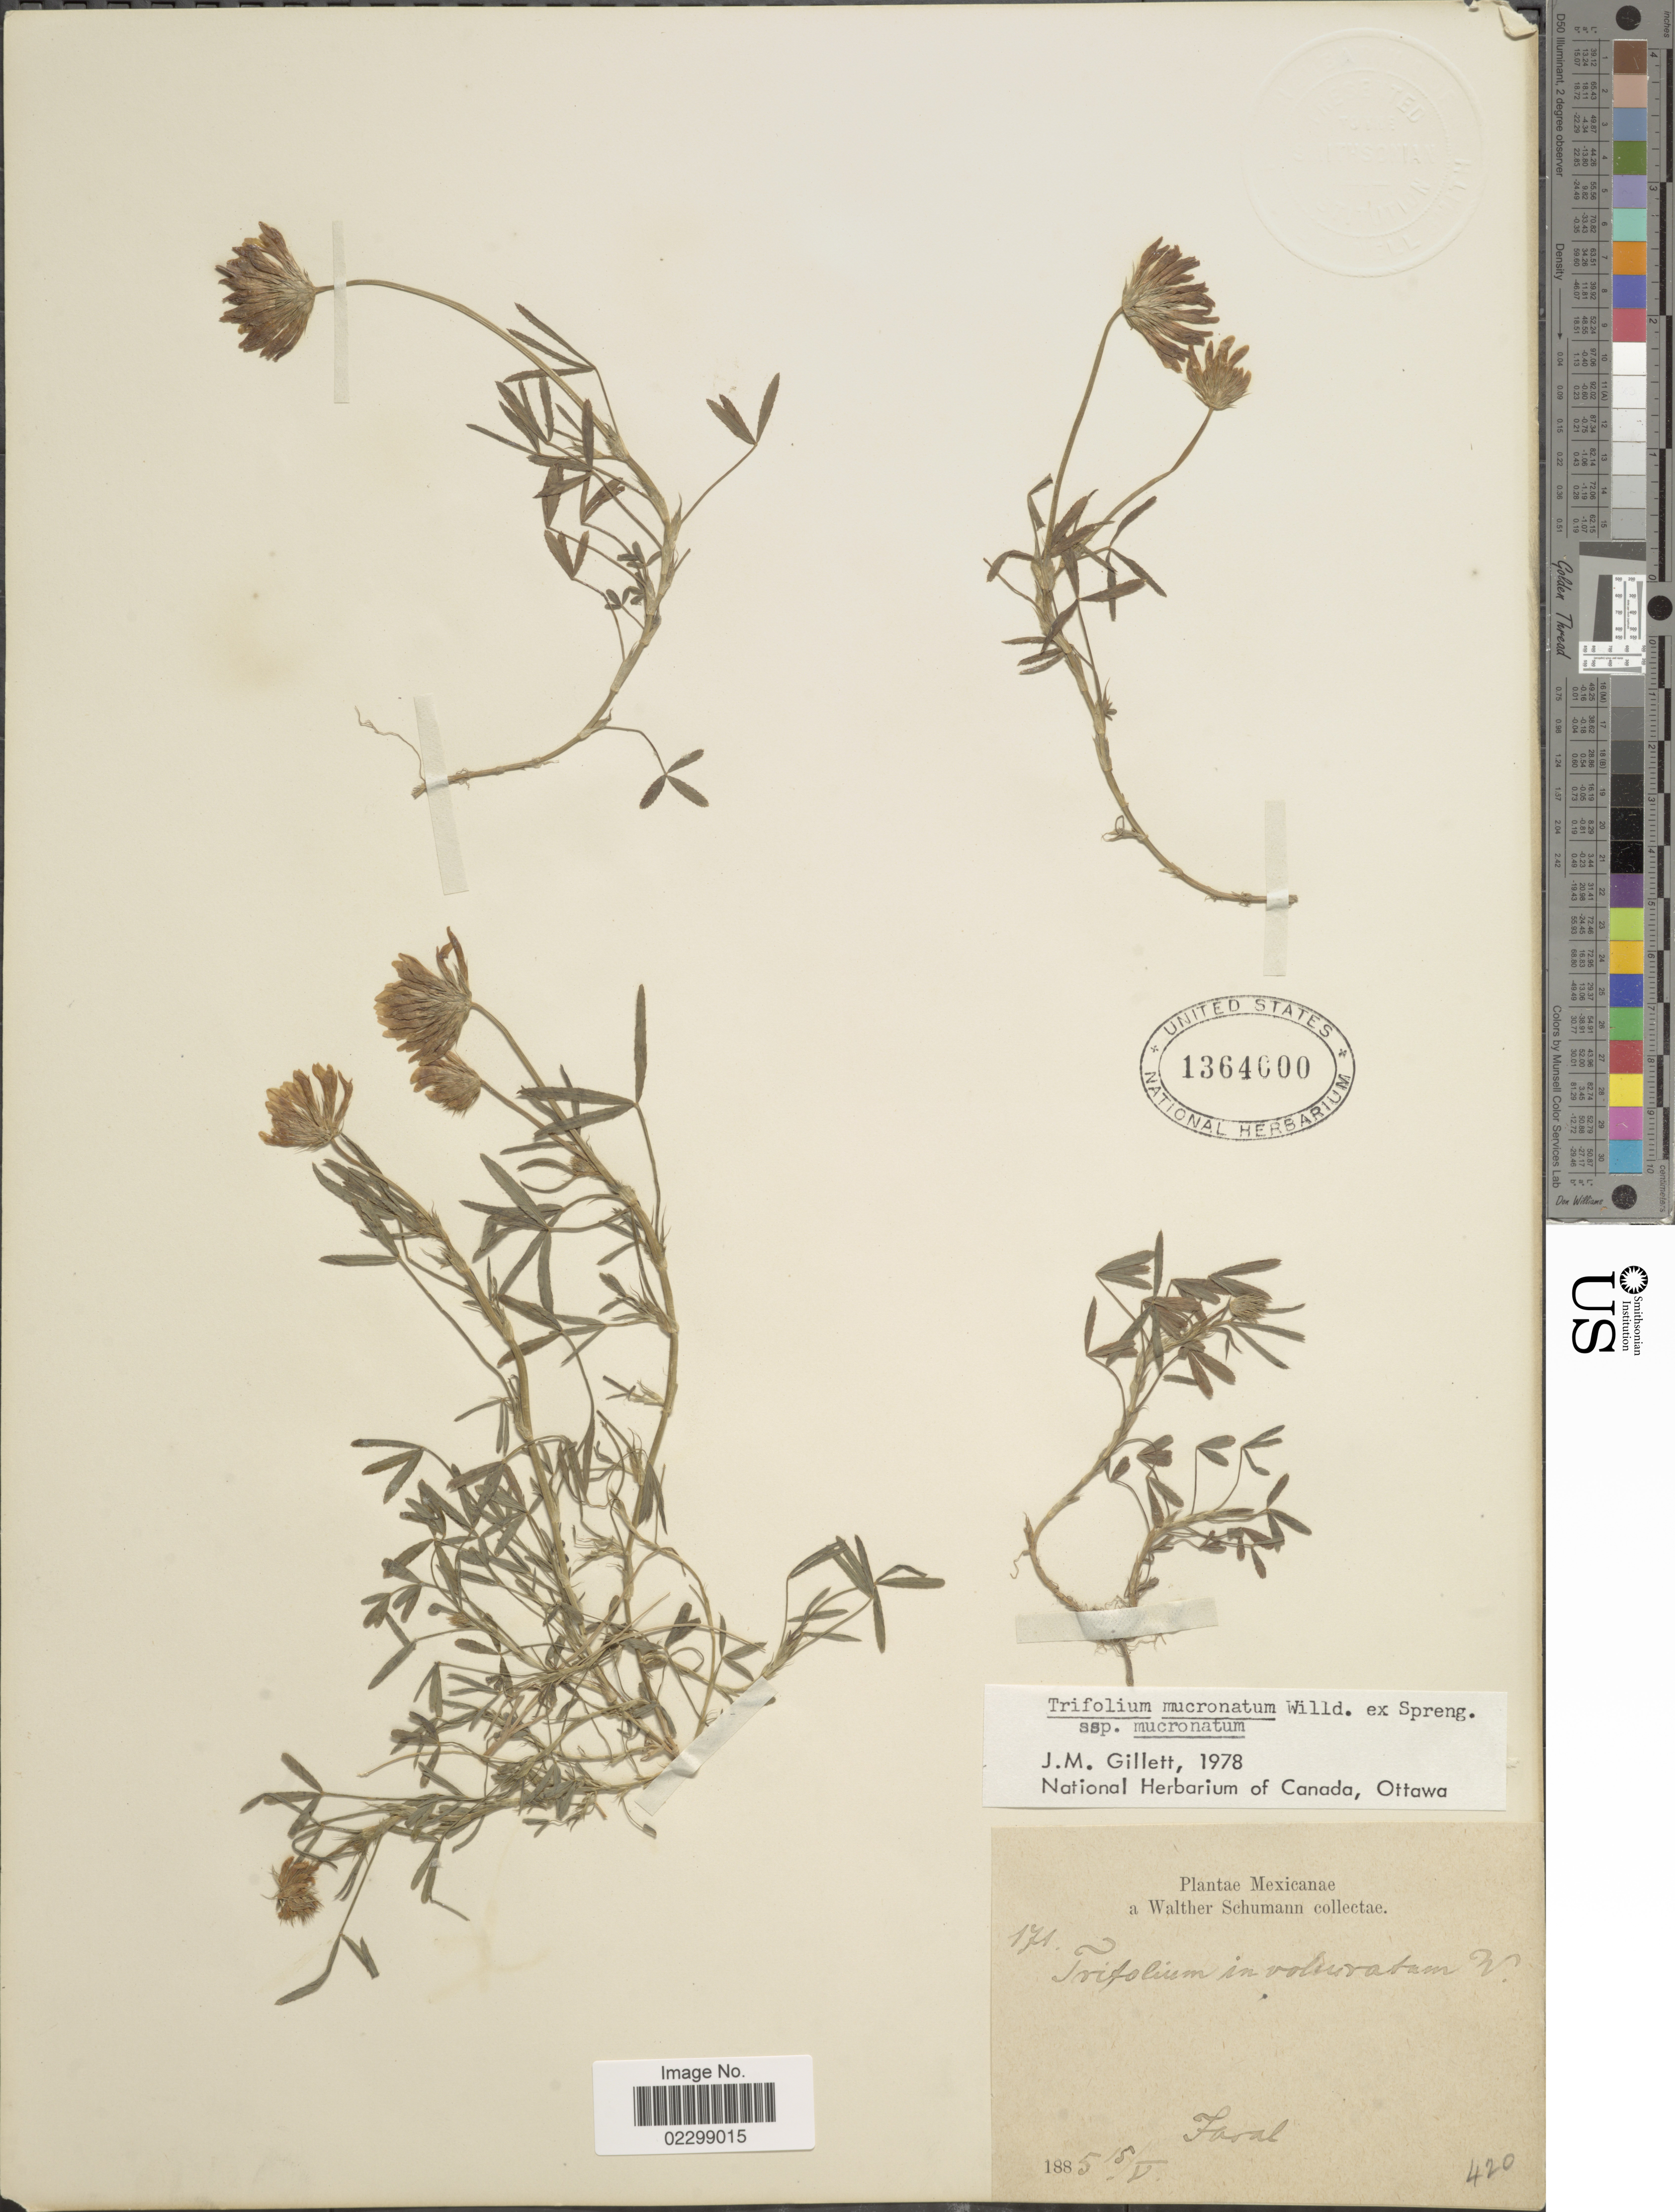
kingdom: Plantae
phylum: Tracheophyta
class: Magnoliopsida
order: Fabales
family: Fabaceae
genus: Trifolium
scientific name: Trifolium mucronatum subsp. mucronatum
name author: Willd. ex Spreng.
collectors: W. Schumann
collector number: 420/171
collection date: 1885-05-15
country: Mexico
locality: Faral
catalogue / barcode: US 1364000